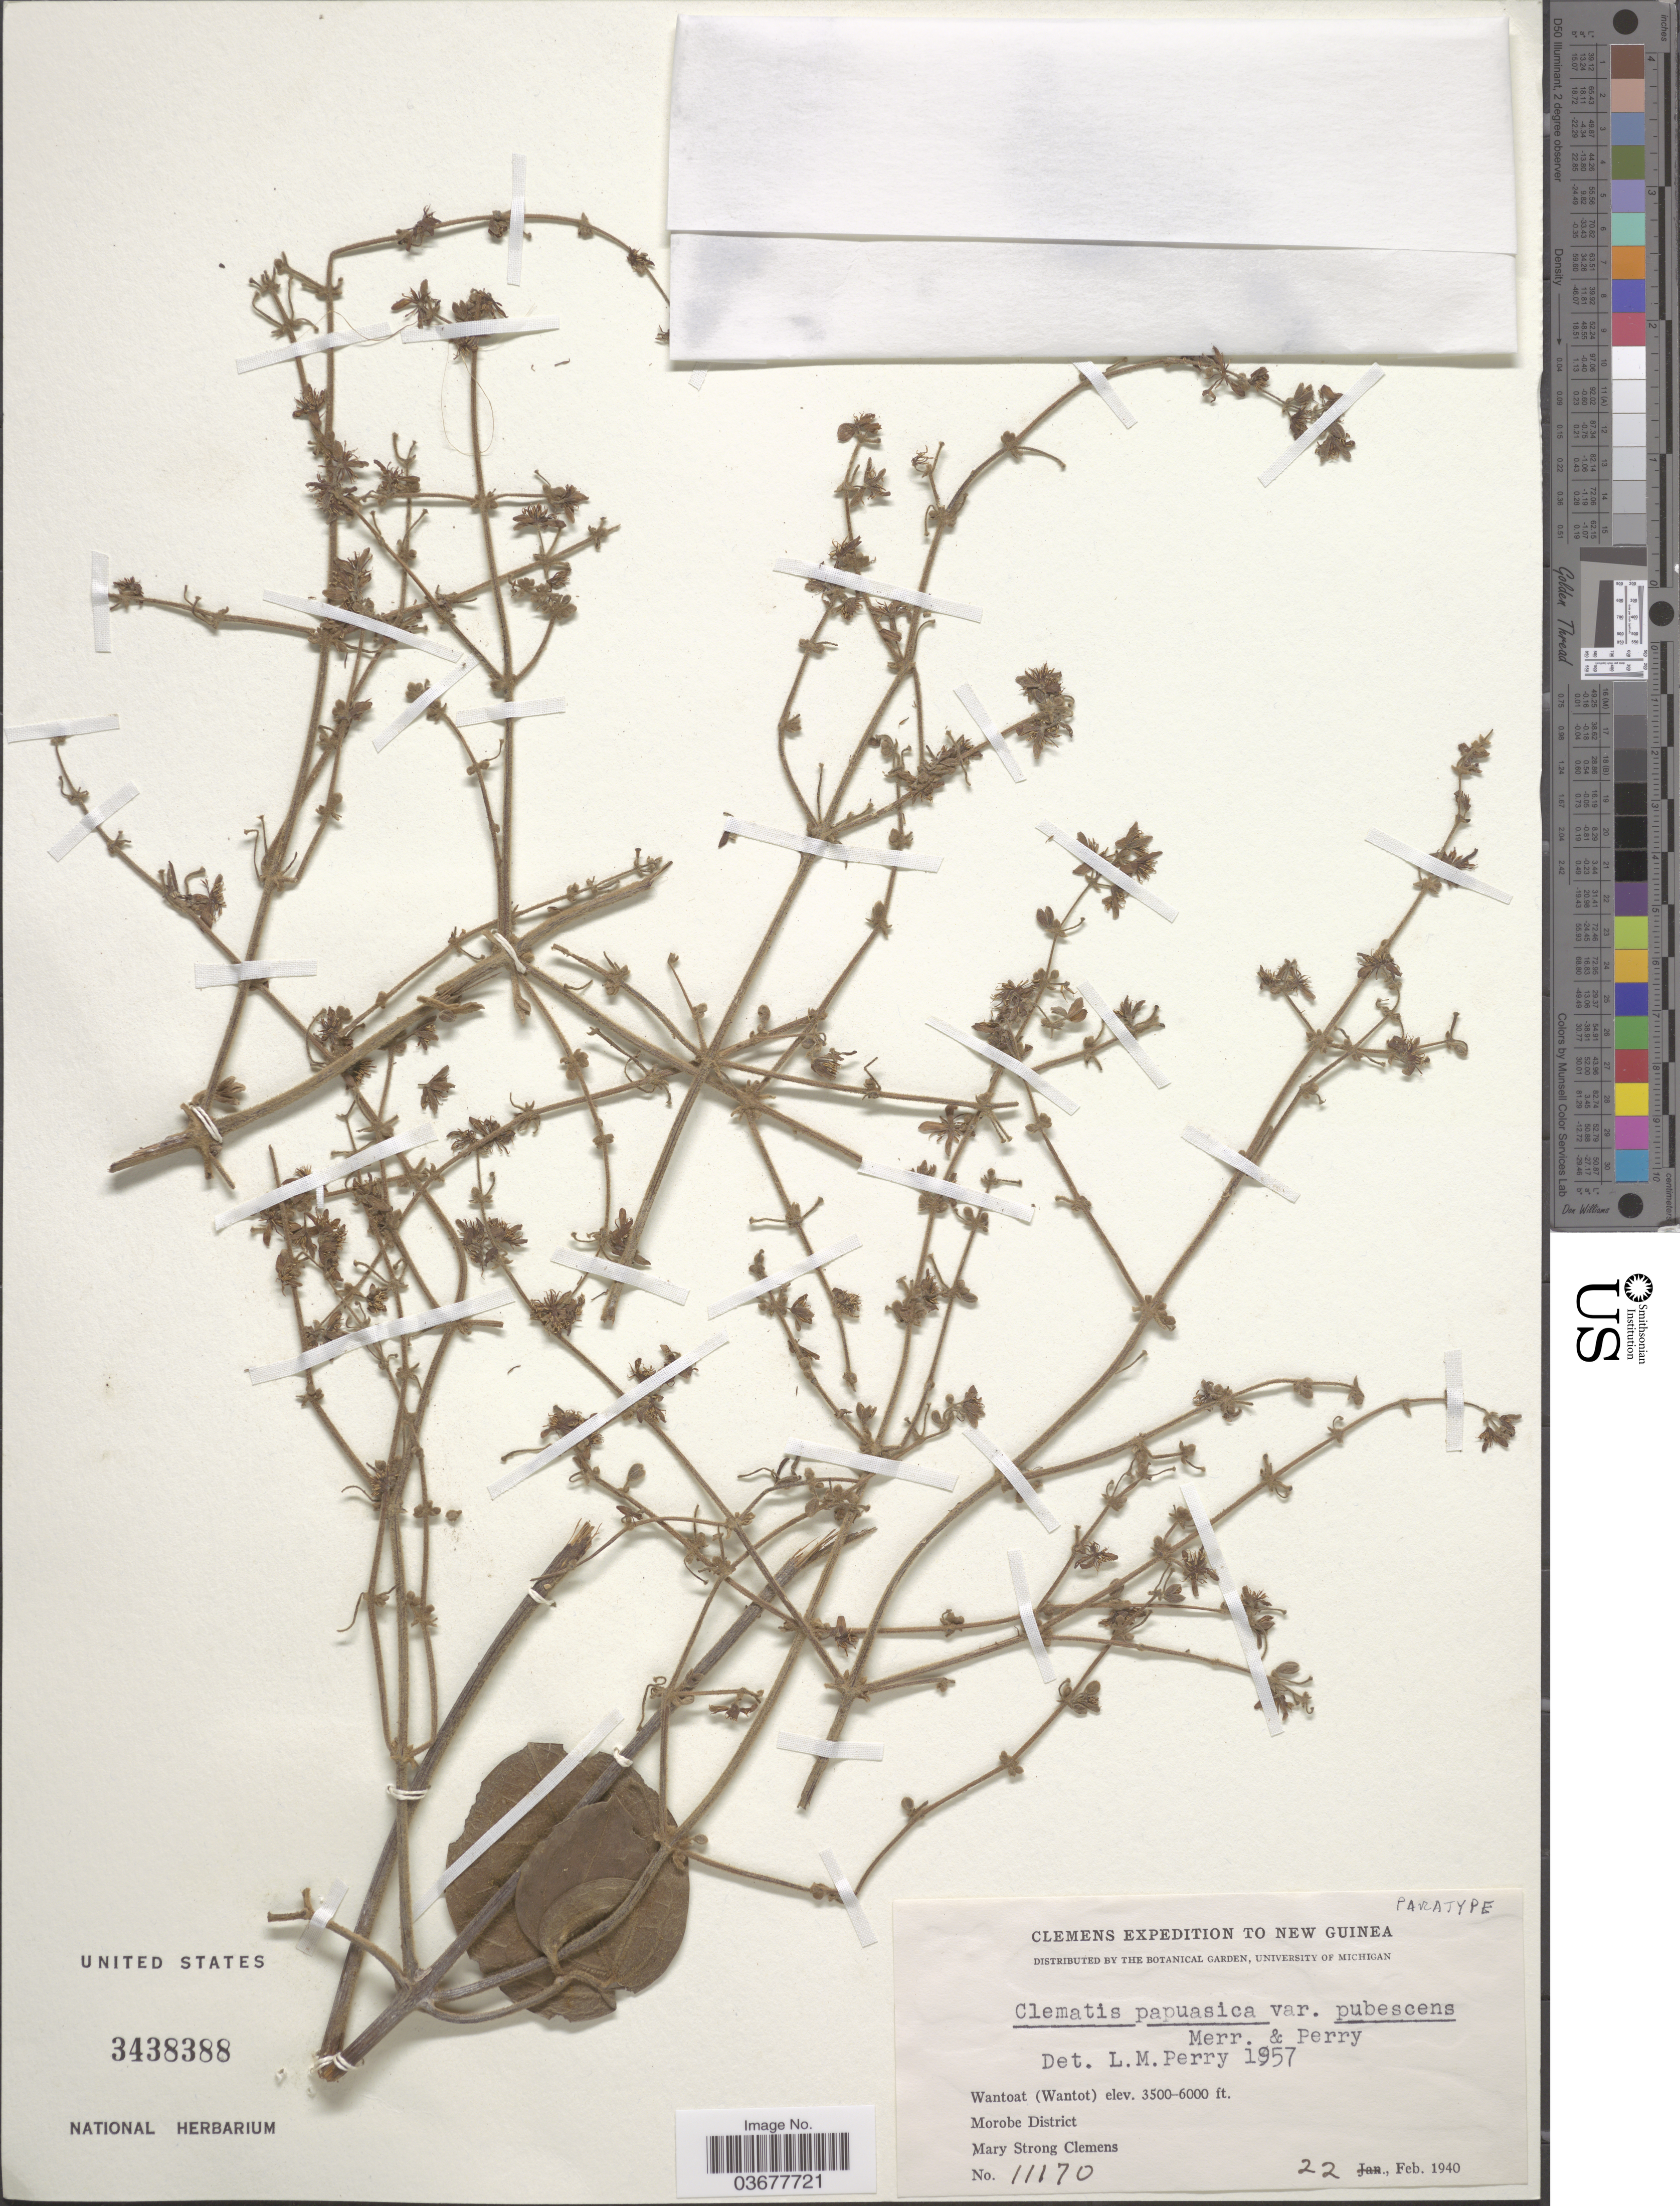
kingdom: Plantae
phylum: Tracheophyta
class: Magnoliopsida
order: Ranunculales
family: Ranunculaceae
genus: Clematis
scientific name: Clematis papuasica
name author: Merr. & L.M. Perry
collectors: M. S. Clemens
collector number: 11170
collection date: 1940-02-22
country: Papua New Guinea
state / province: Morobe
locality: New Guinea. Wantoat (Wantot). Morobe District.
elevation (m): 1067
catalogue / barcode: US 3438388